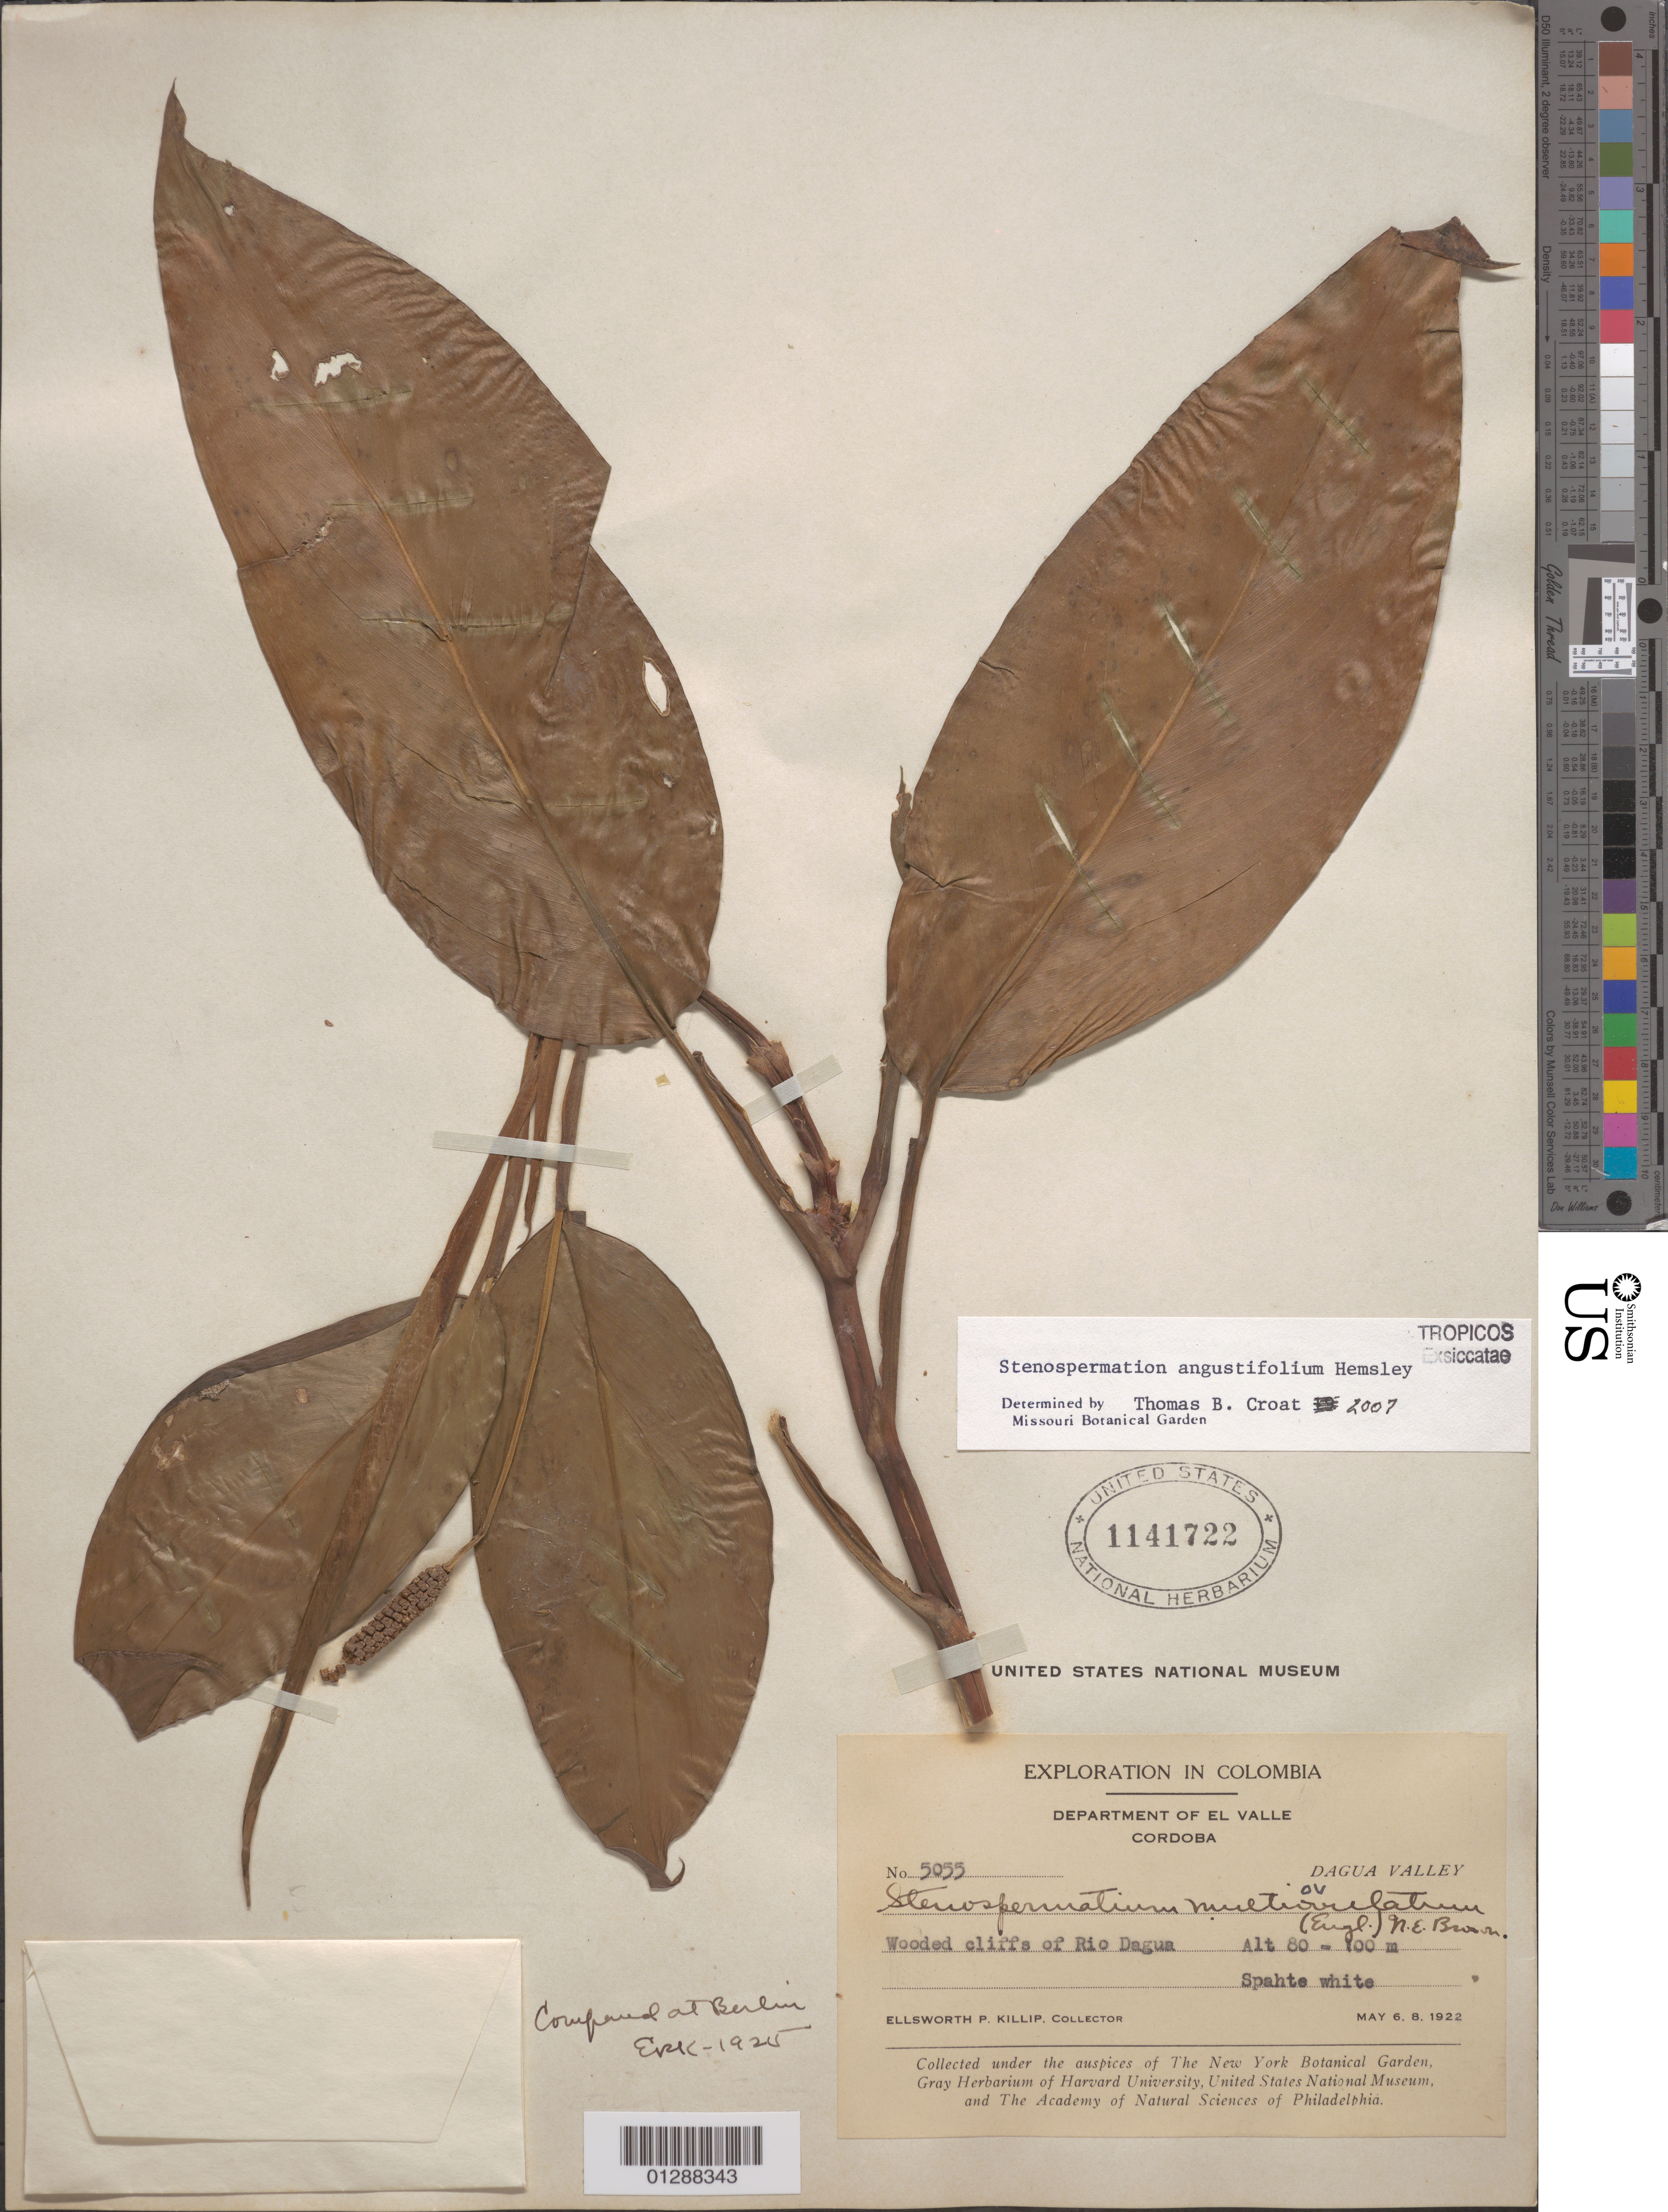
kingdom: Plantae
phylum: Tracheophyta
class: Liliopsida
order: Alismatales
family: Araceae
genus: Stenospermation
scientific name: Stenospermation angustifolium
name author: Hemsl.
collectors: E. P. Killip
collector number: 5055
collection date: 1922-05-06/1922-05-08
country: Colombia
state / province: Valle del Cauca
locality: Department of El Valle. Cordoba. Dagua Valley. Wooded cliffs of Rio Dagua.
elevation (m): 80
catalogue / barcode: US 1141722